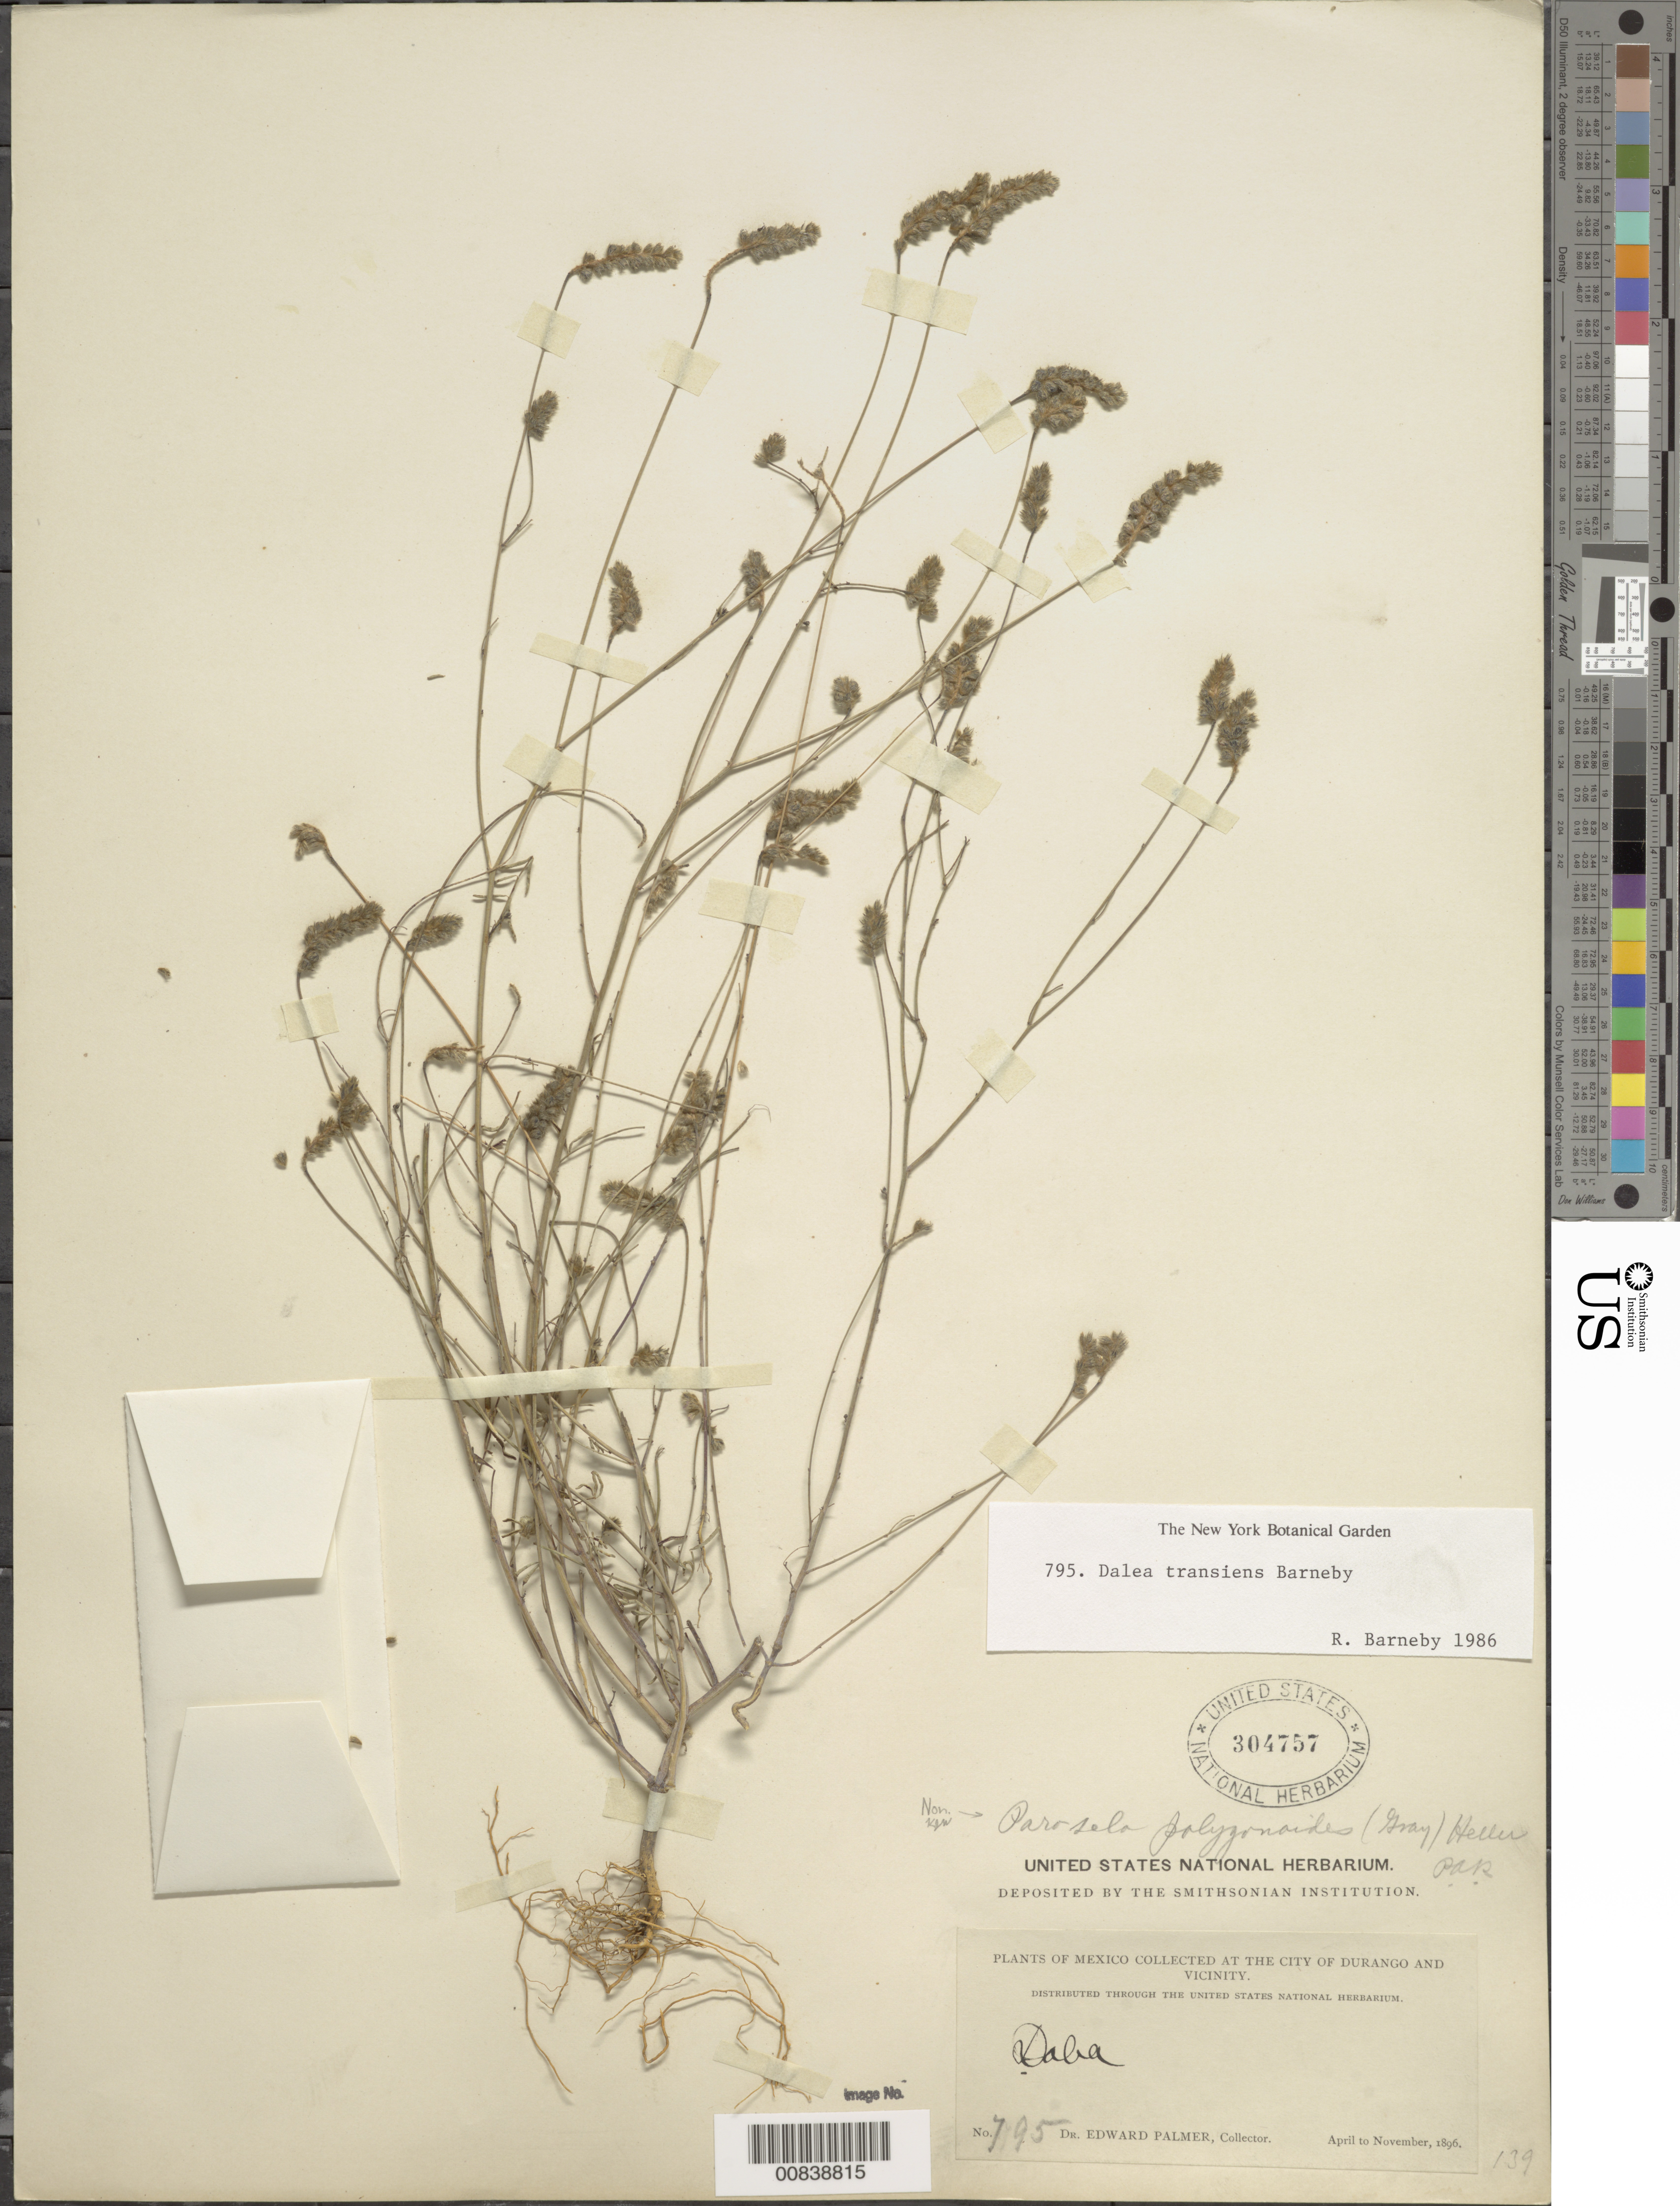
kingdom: Plantae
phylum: Tracheophyta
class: Magnoliopsida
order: Fabales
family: Fabaceae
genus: Dalea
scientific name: Dalea transiens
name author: Barneby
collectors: E. Palmer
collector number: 795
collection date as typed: Apr 1896 to -- Nov 1896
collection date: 1896-04/1896-11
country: Mexico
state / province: Durango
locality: City of Durango and vicinity.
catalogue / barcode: US 304757